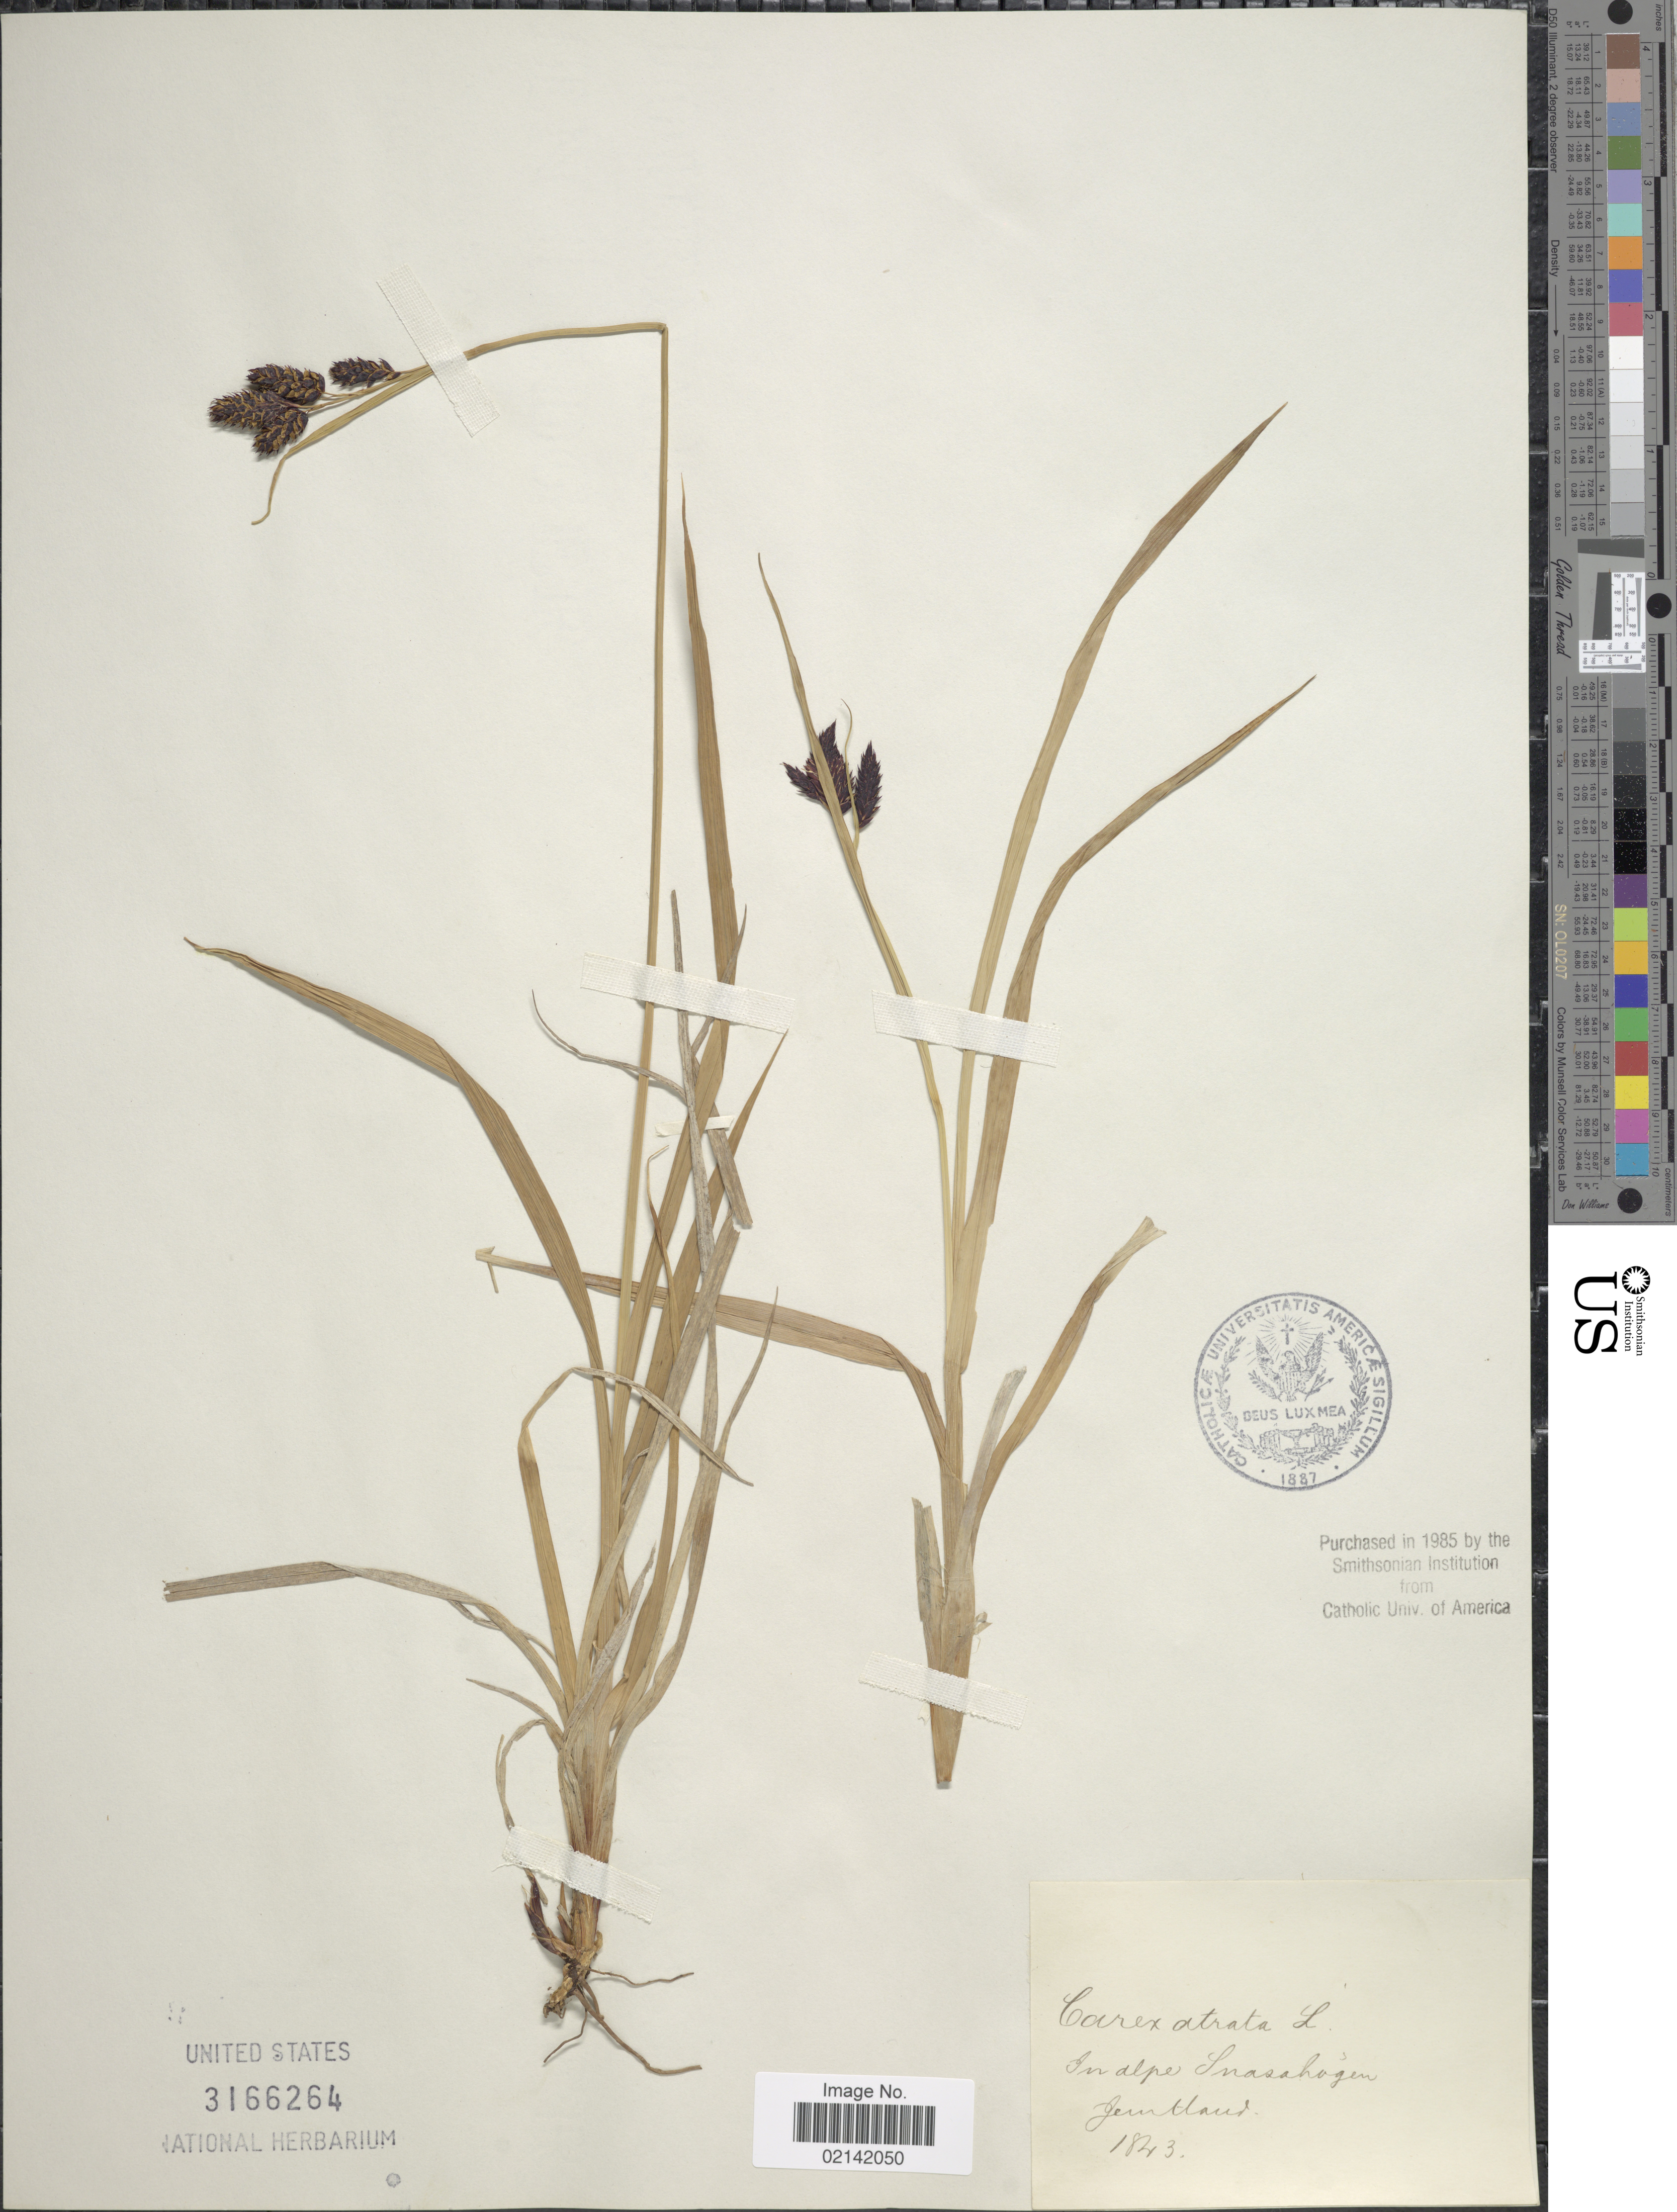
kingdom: Plantae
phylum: Tracheophyta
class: Liliopsida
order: Poales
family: Cyperaceae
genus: Carex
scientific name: Carex atrata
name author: L.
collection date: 1843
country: Sweden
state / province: Jämtland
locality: In alpe Snasahogen, Jemtland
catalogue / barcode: US 3166264